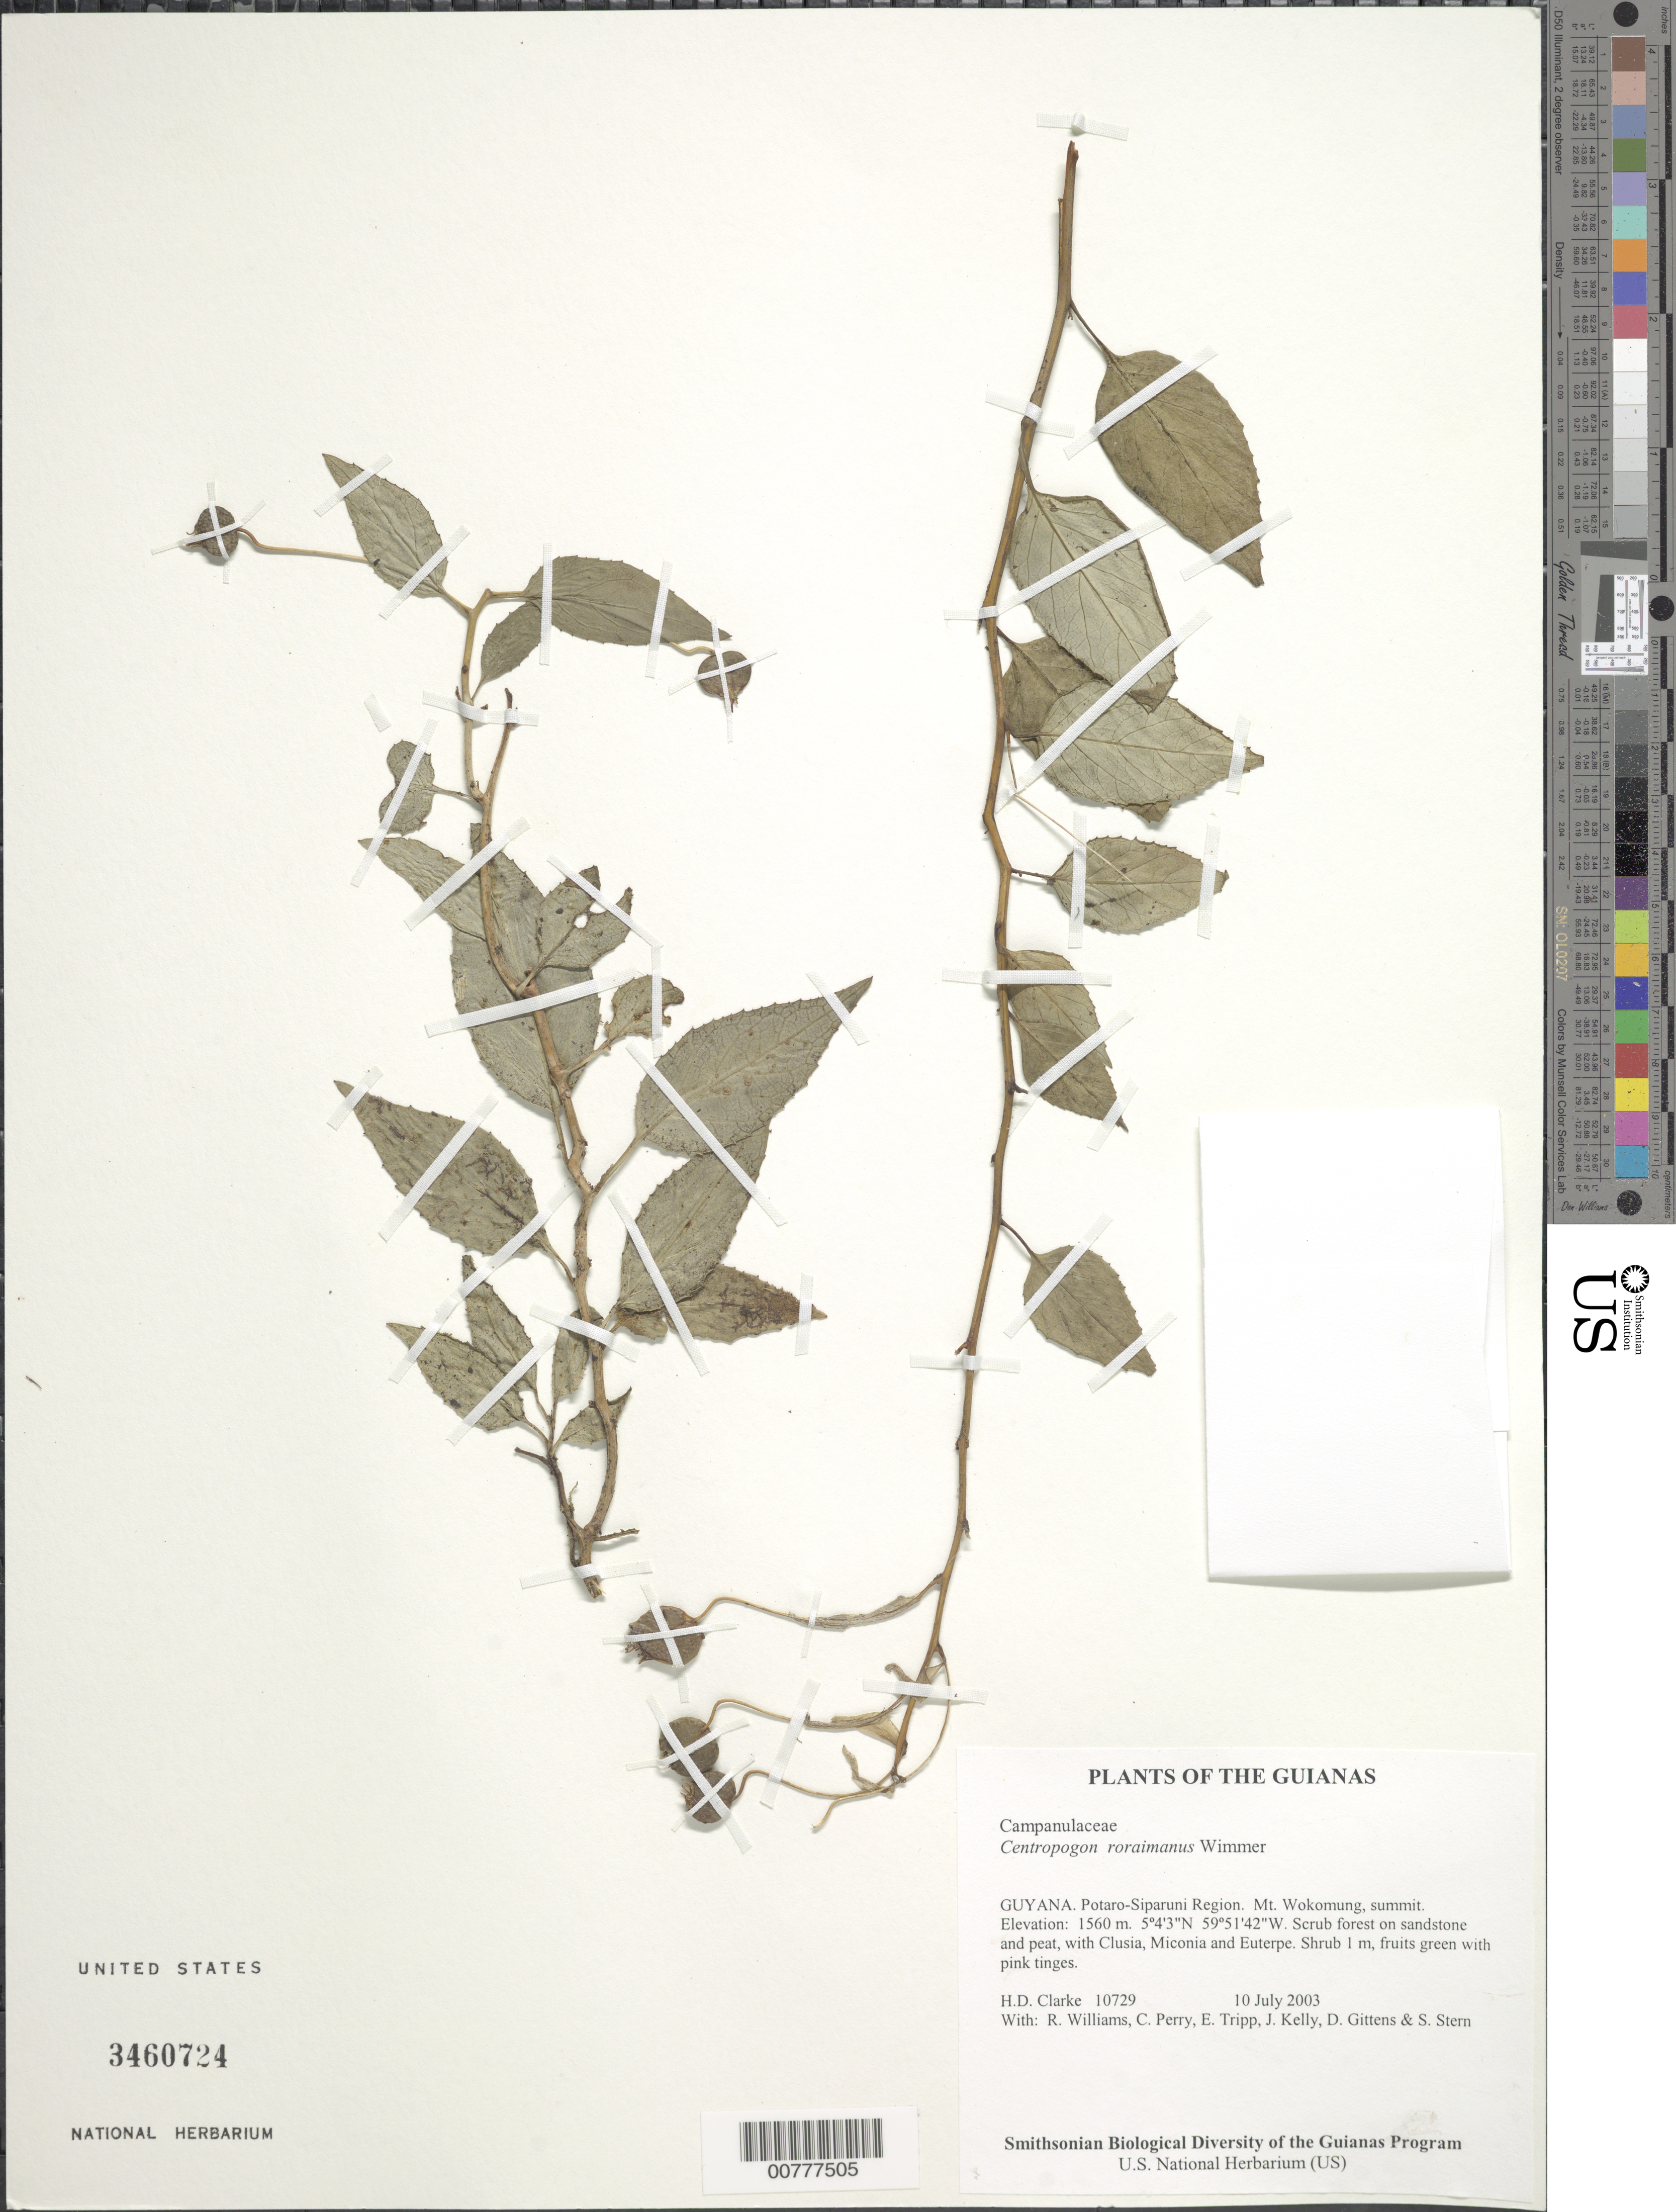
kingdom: Plantae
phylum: Tracheophyta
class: Magnoliopsida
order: Asterales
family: Campanulaceae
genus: Centropogon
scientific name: Centropogon roraimanus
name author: E. Wimm.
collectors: H. D. Clarke, R. Williams, C. Perry, E. Tripp, J. Kelly, D. Gittens & S. R. Stern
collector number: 10729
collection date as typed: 10 July 2003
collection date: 2003-07-10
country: Guyana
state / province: Potaro-Siparuni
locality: Mt. Wokomung, summit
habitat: Scrub forest on sandstone and peat, with Clusia, Miconia and Euterpe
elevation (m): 1560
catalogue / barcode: US 3460724